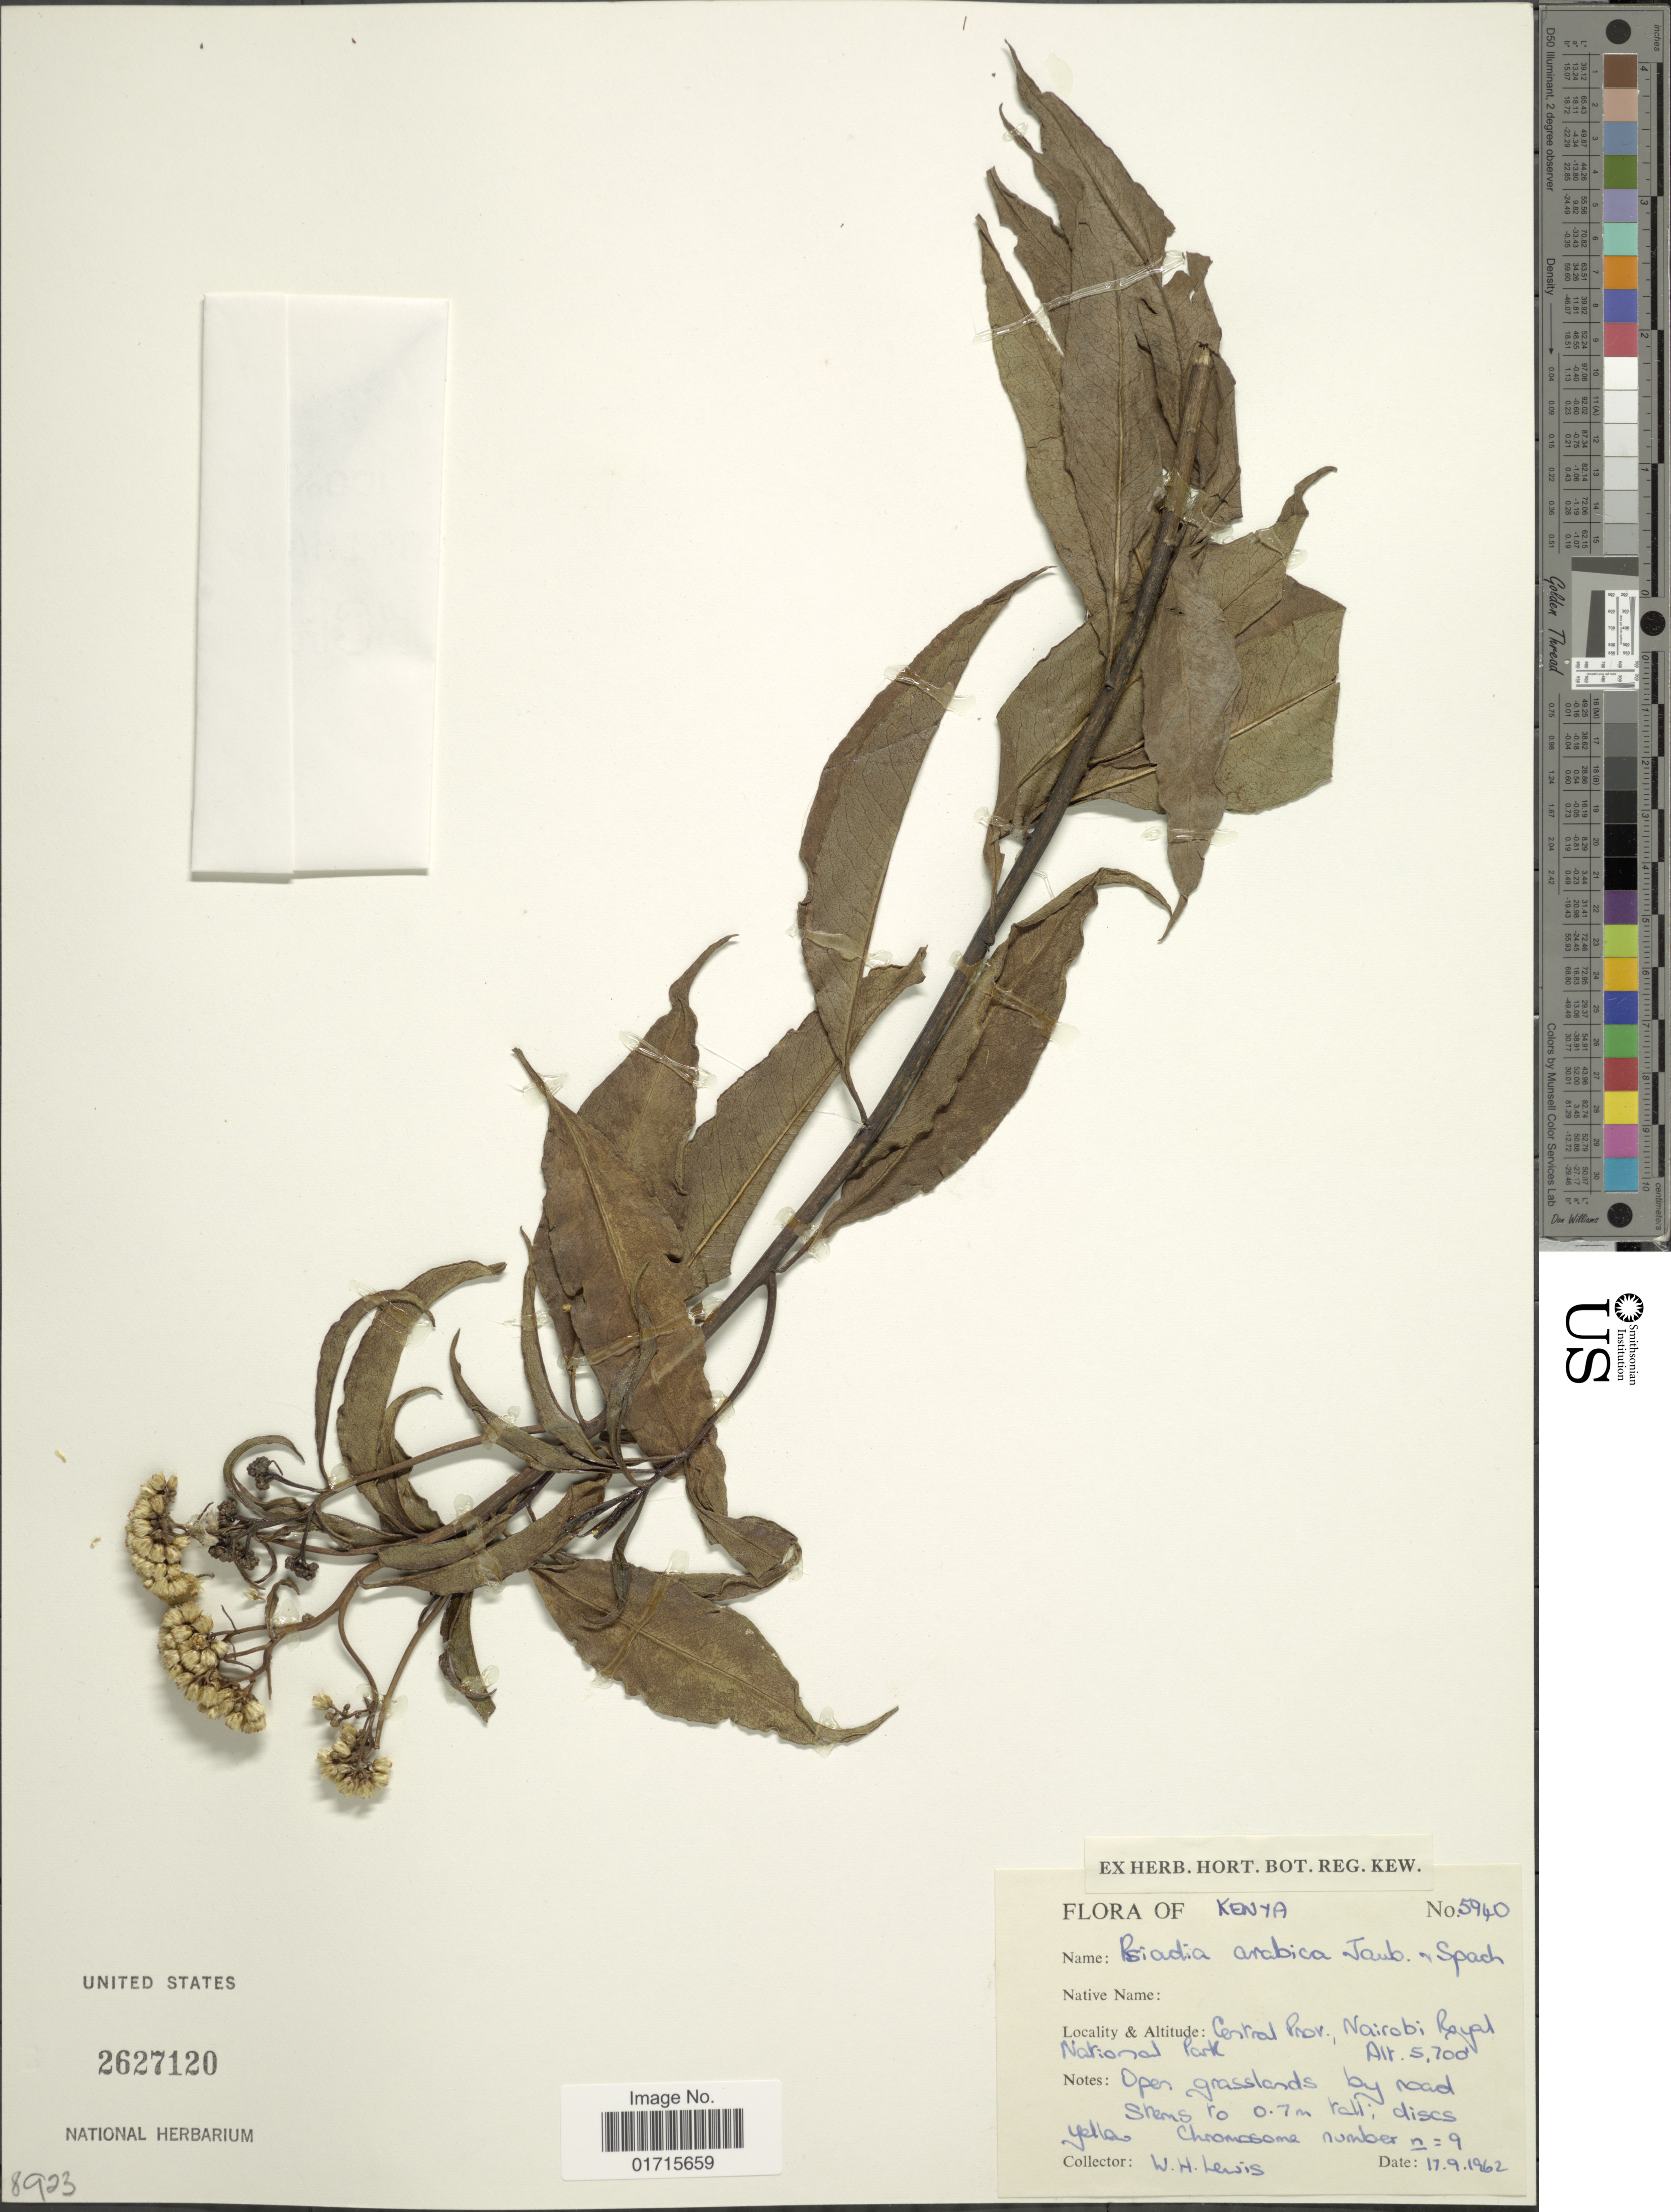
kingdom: Plantae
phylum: Tracheophyta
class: Magnoliopsida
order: Asterales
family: Asteraceae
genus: Psiadia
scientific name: Psiadia arabica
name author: Jaub. & Spach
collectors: W. H. Lewis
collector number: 5940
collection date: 1962-09-17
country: Kenya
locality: Kenya. Central Prov, Nairobi Royal National Park. Open grasslands by road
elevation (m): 1737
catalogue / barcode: US 2627120